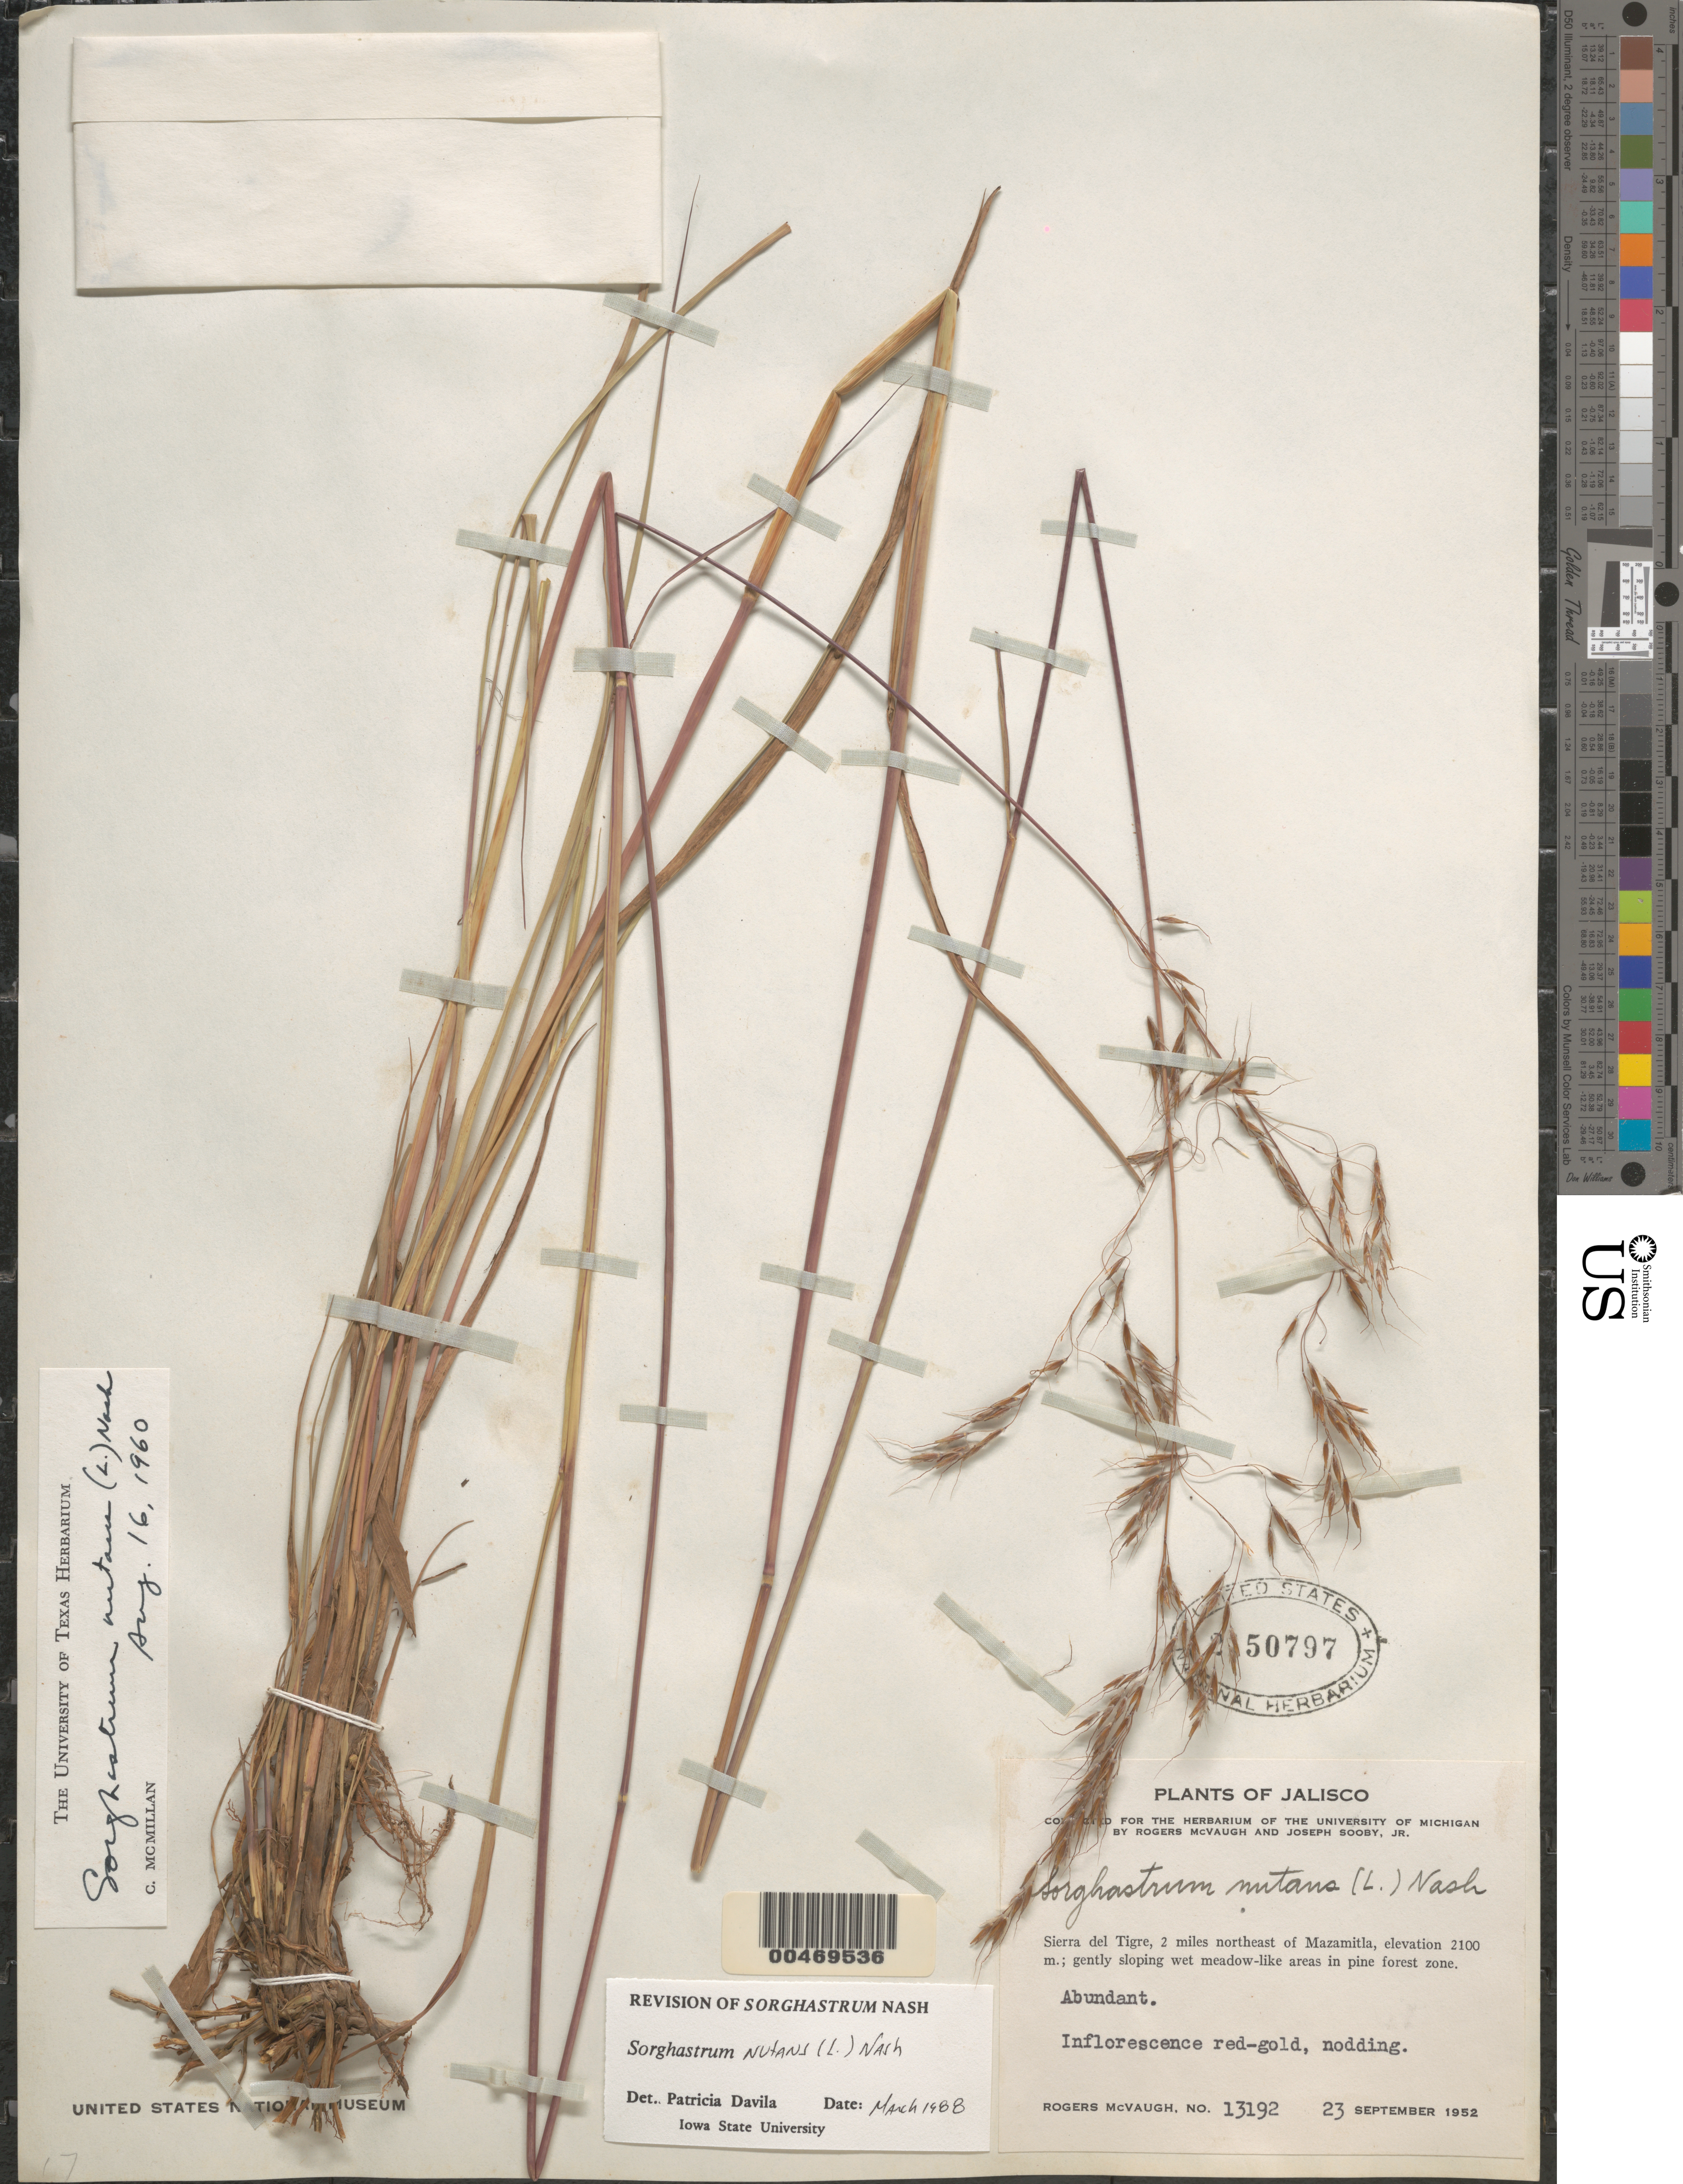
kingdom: Plantae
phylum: Tracheophyta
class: Liliopsida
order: Poales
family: Poaceae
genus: Sorghastrum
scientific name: Sorghastrum nutans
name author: (L.) Nash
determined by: Dávila, P. D.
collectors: R. McVaugh & J. Sooby Jr.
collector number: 13192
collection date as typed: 23 Sep 1952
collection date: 1952-09-23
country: Mexico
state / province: Jalisco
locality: Sierra del Tigre, 2 mi NE of Mazamitla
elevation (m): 2100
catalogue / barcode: US 2150797